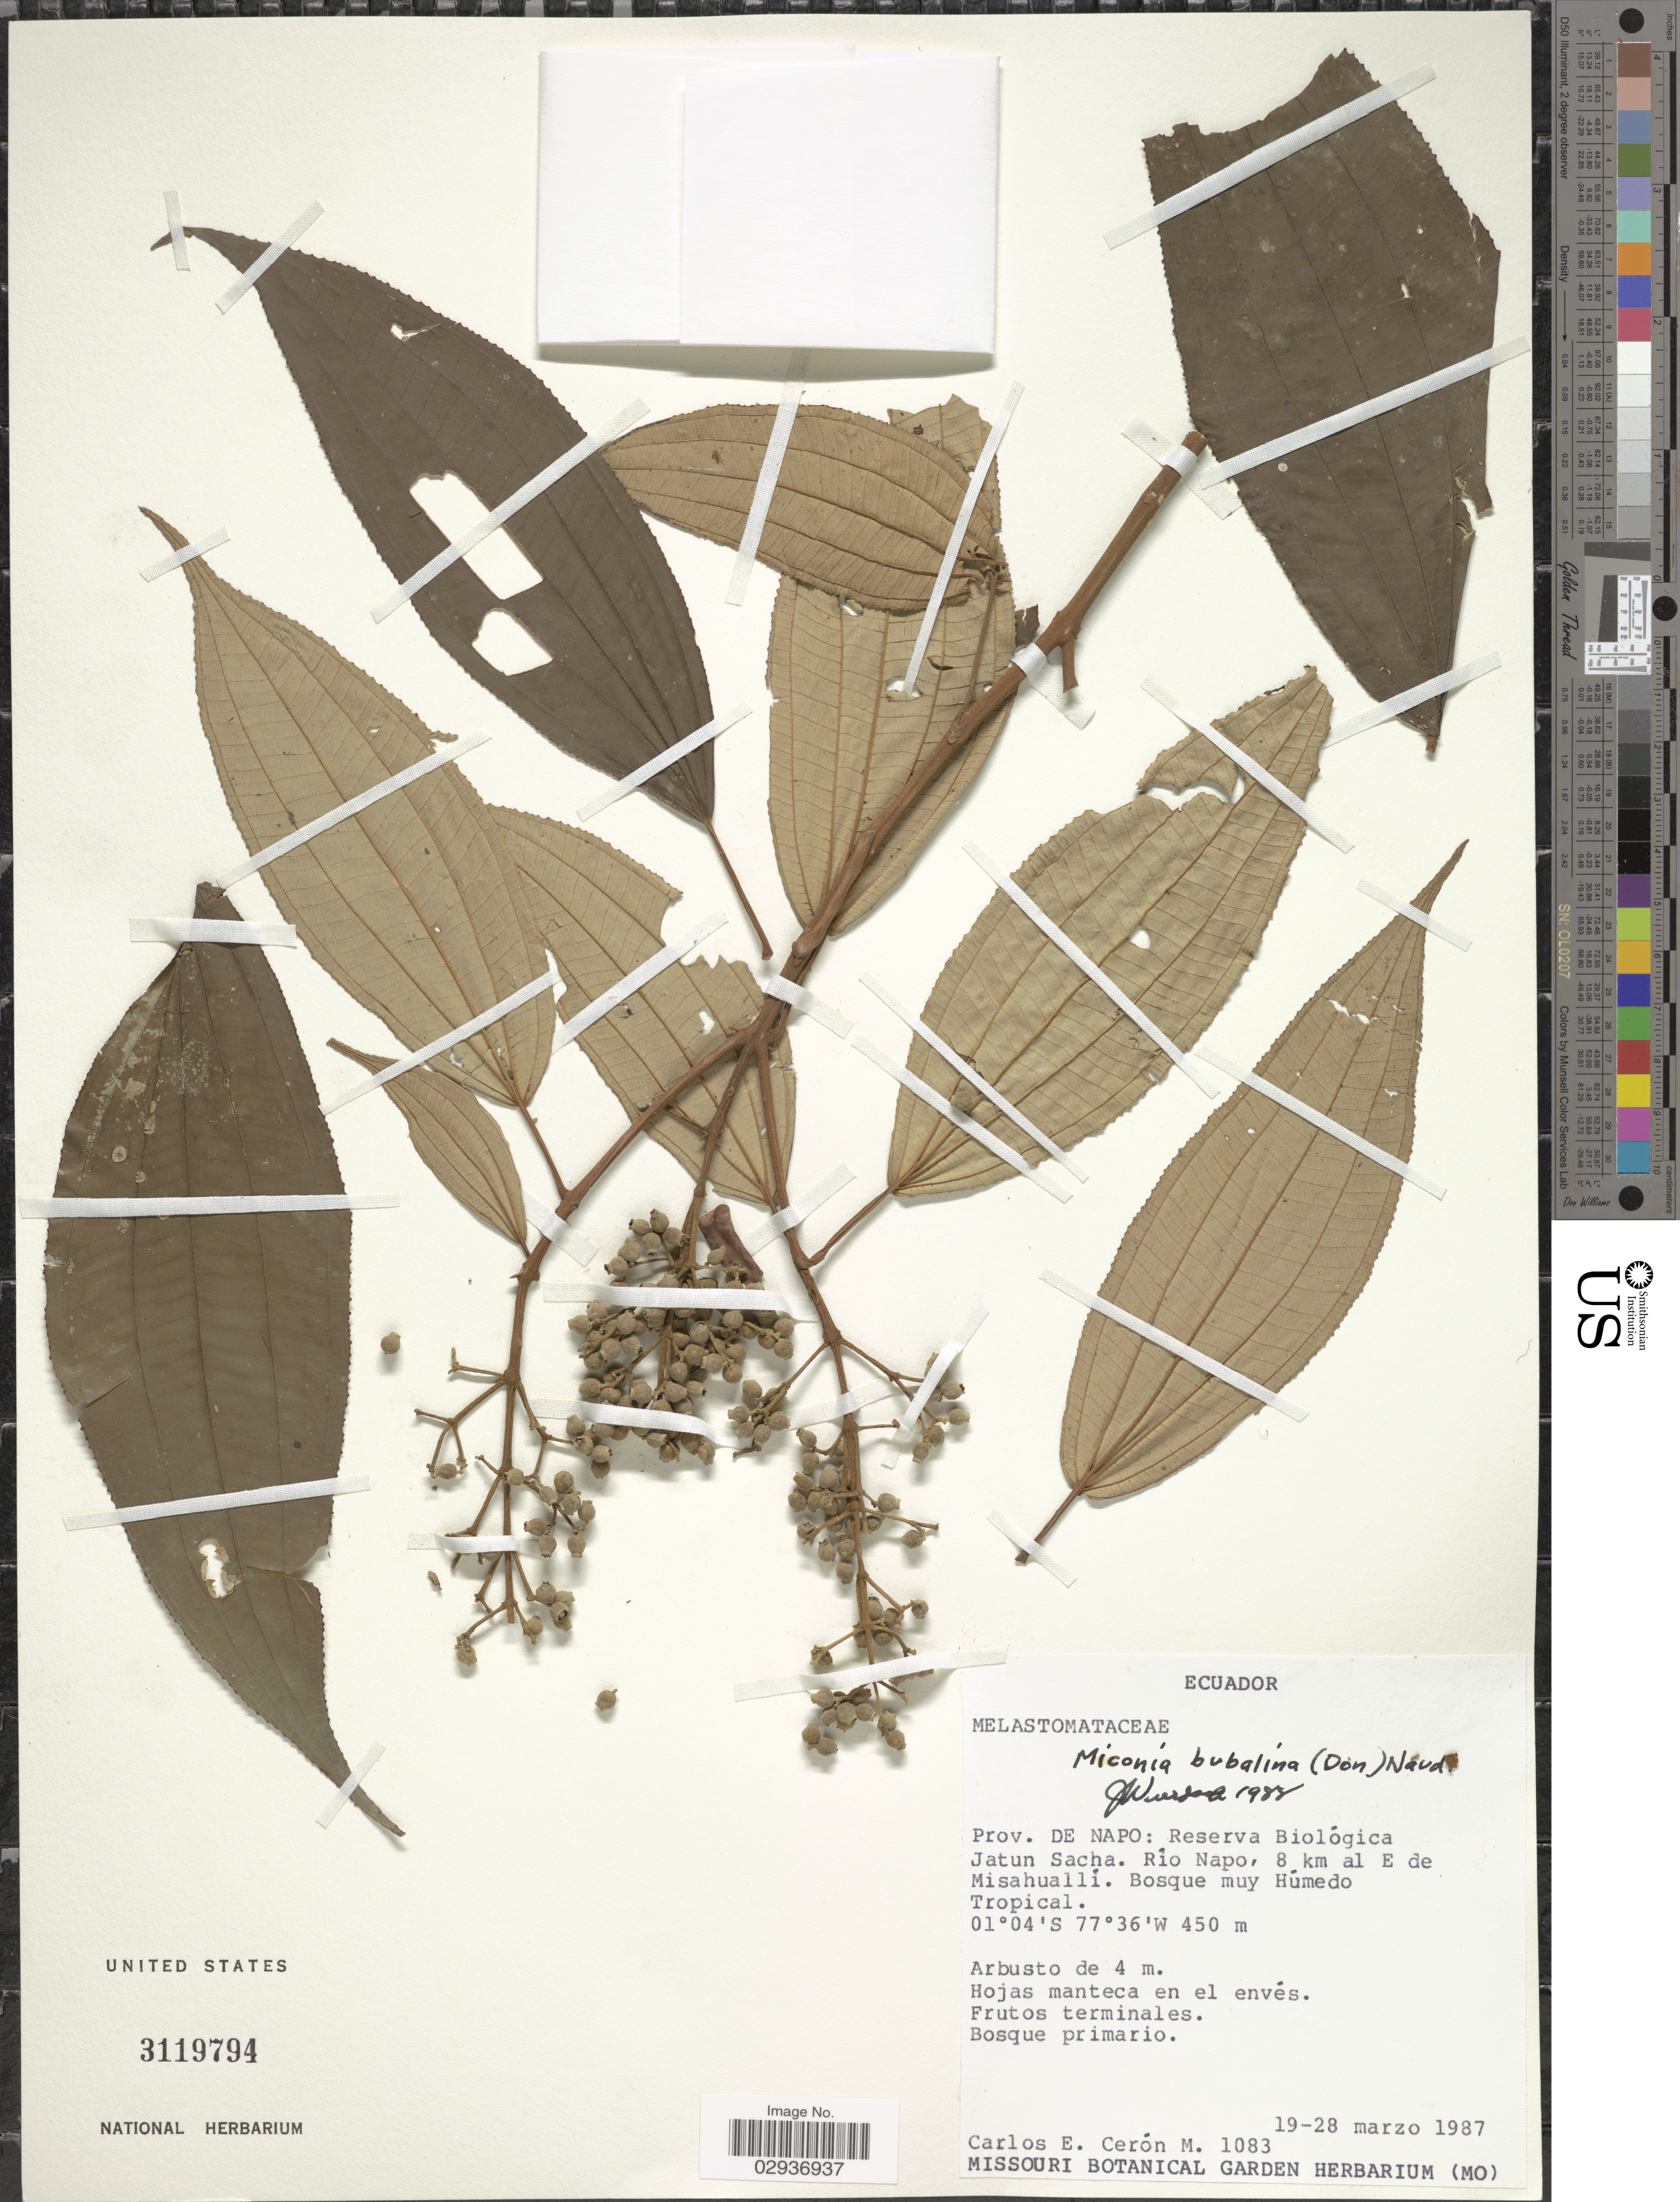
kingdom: Plantae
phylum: Tracheophyta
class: Magnoliopsida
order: Myrtales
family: Melastomataceae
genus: Miconia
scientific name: Miconia bubalina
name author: Naudin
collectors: C. E. Cerón M.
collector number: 1083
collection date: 1987-03-19/1987-03-28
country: Ecuador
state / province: Napo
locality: Reserva Biológica Jatun Sacha. Río Napo, 8 km al E de Misahuallí.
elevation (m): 450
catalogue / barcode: US 3119794